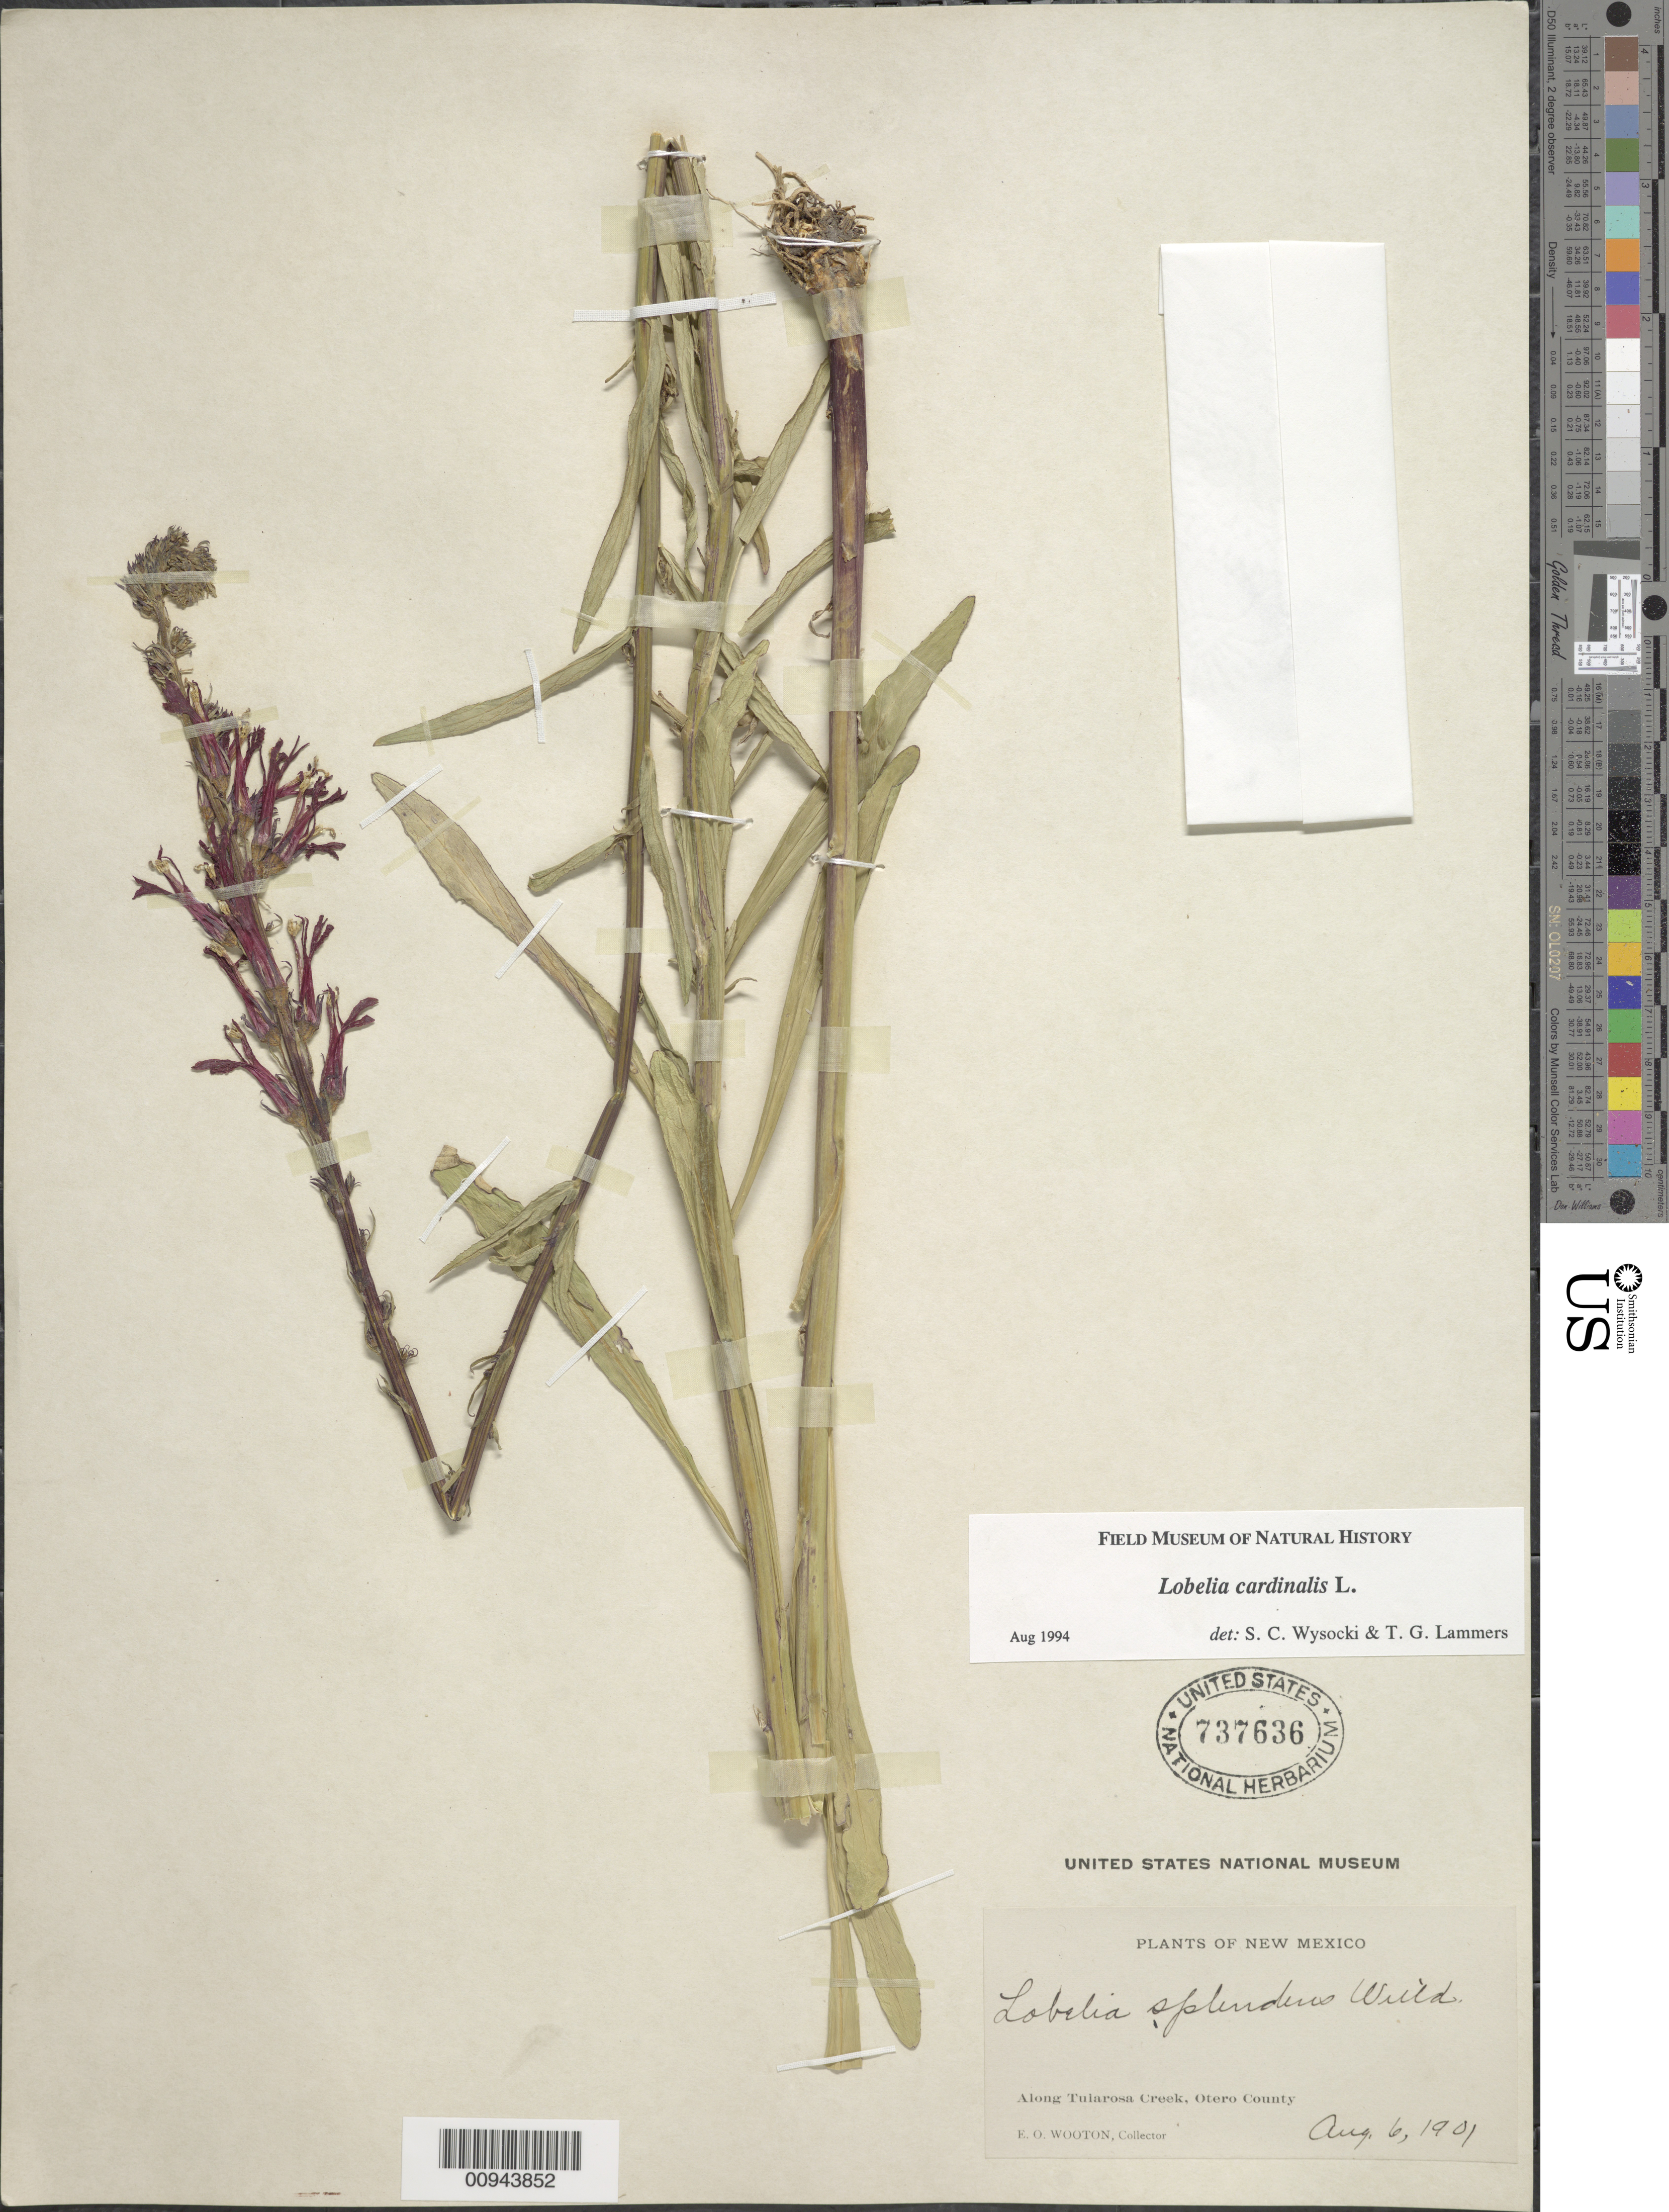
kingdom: Plantae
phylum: Tracheophyta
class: Magnoliopsida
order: Asterales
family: Campanulaceae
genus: Lobelia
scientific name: Lobelia cardinalis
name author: L.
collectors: E. O. Wooton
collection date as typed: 06 Aug 1901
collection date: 1901-08-06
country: United States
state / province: New Mexico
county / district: Otero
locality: Along Tularosa Creek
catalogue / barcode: US 737636